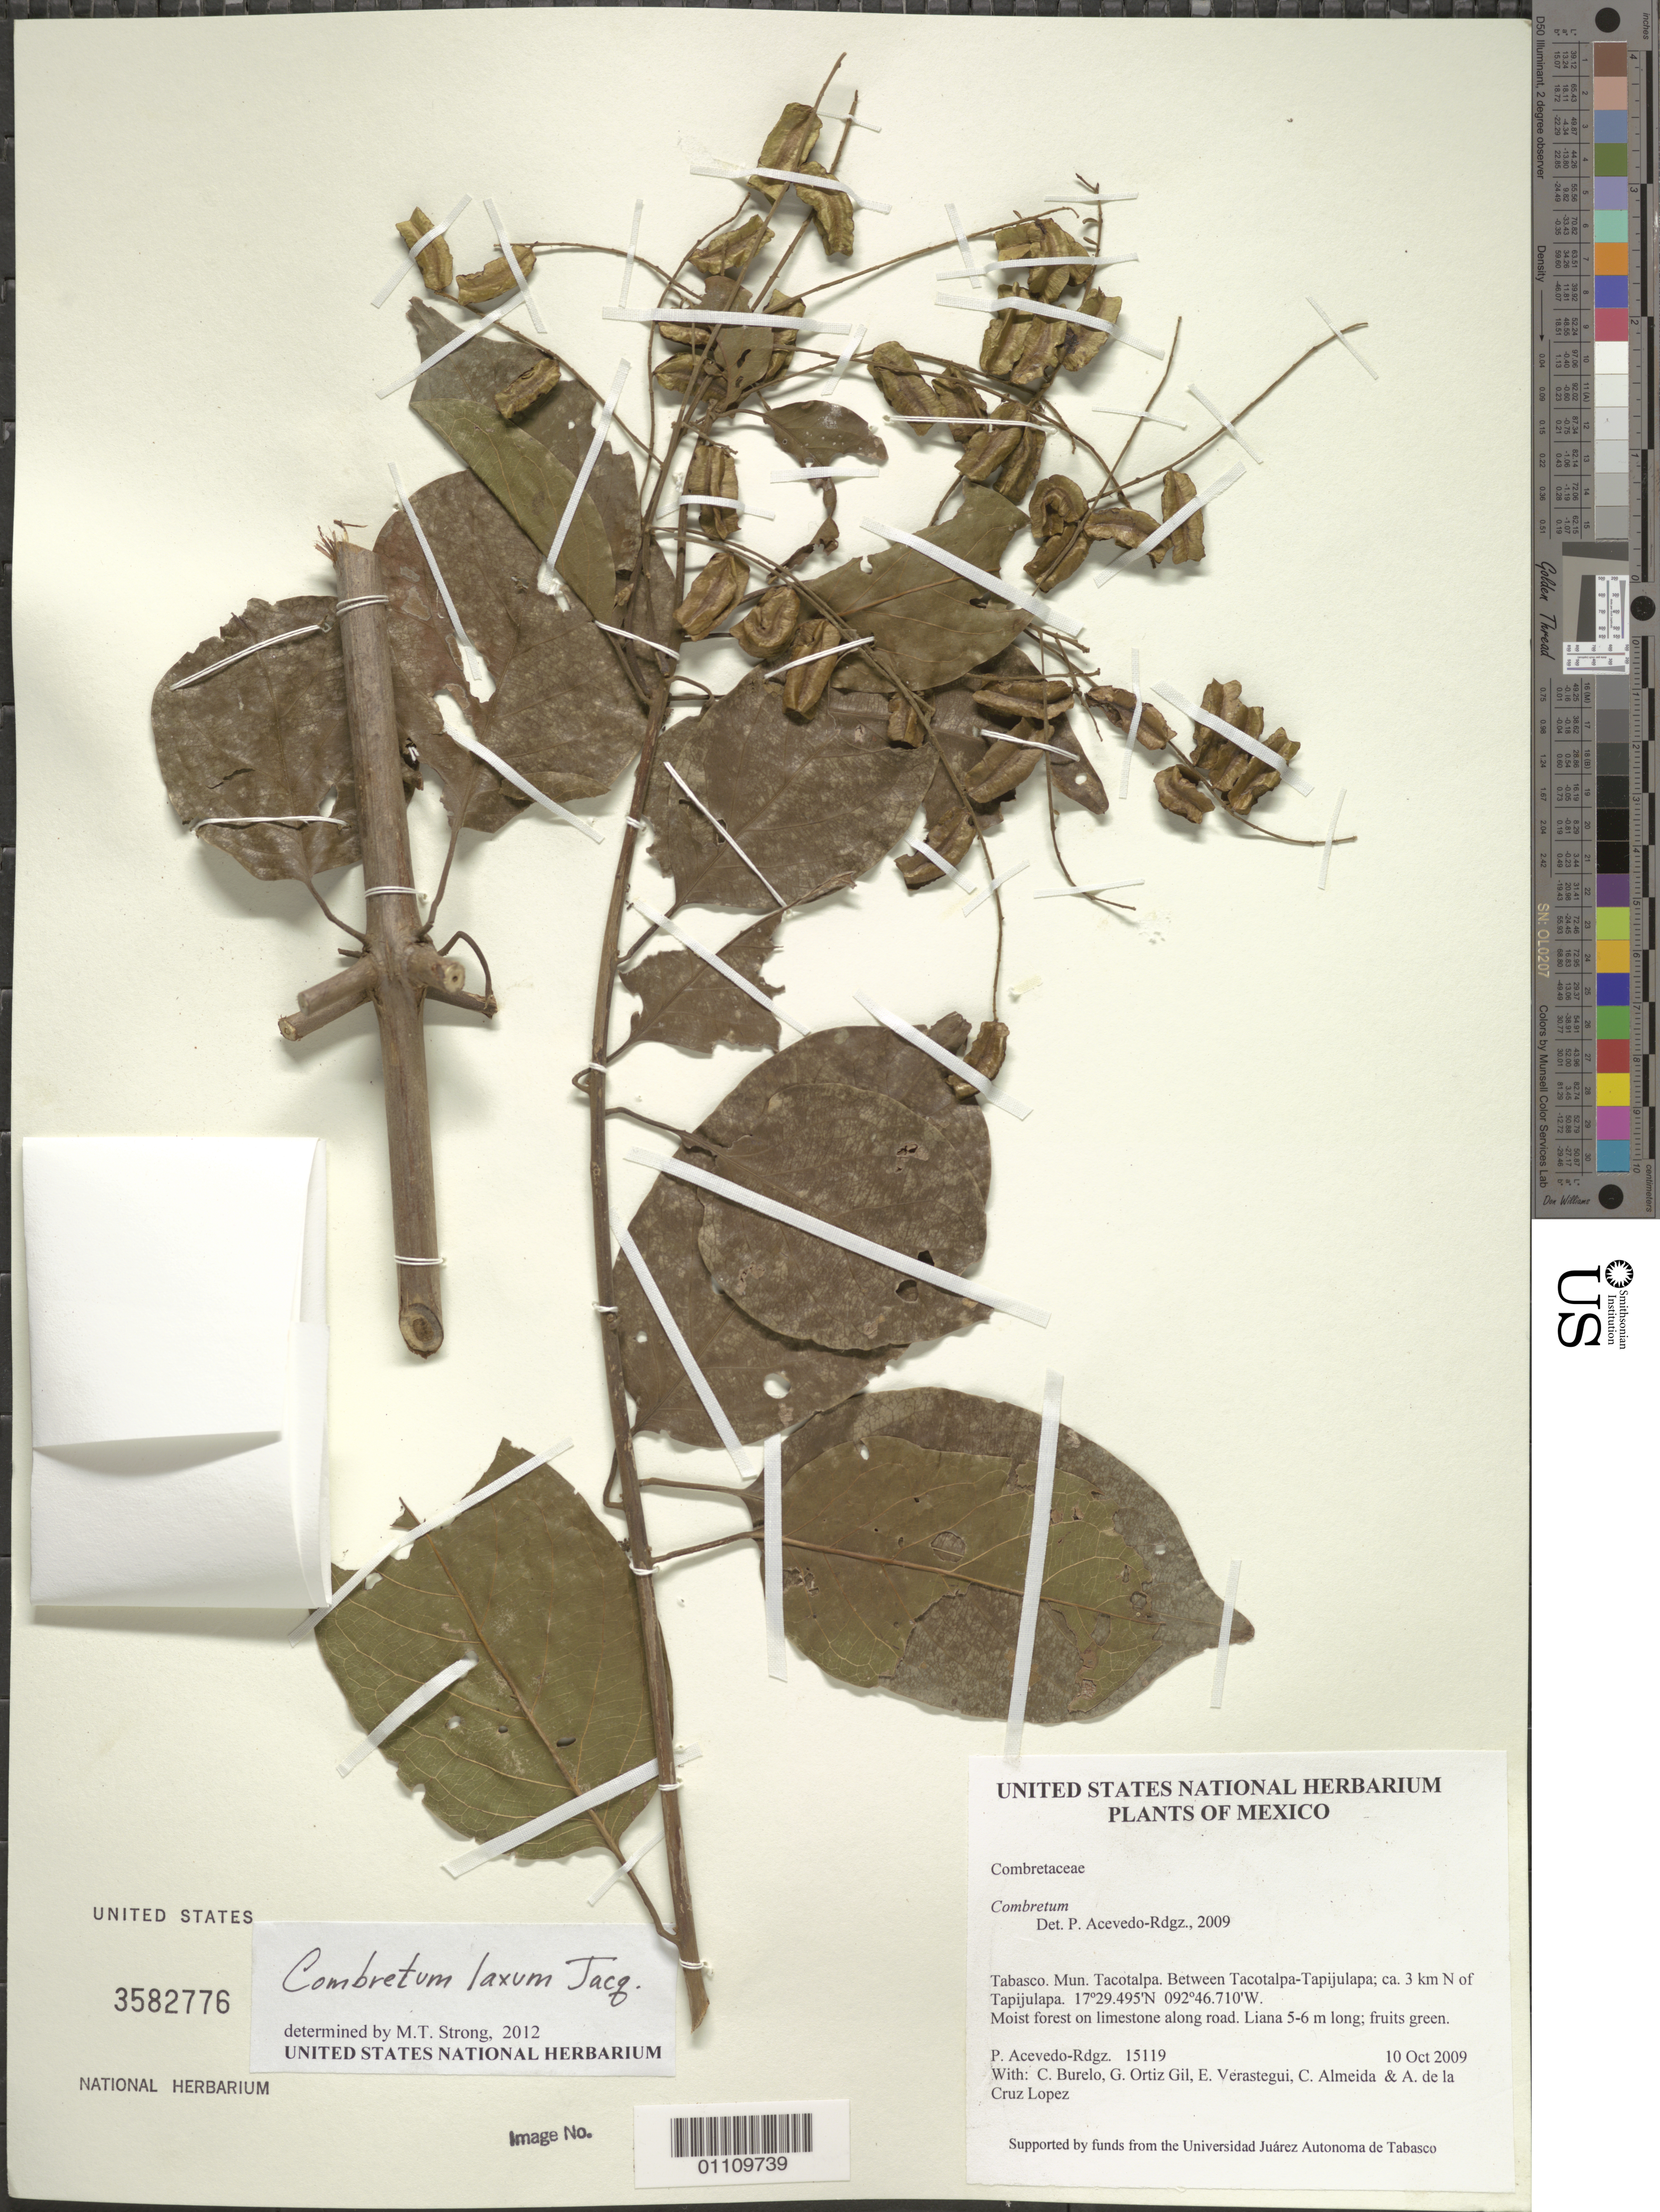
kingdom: Plantae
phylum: Tracheophyta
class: Magnoliopsida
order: Myrtales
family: Combretaceae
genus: Combretum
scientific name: Combretum laxum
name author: Jacq.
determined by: Strong, M. T., (US), Smithsonian Institution - National Museum of Natural History (UNITED STATES)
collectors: P. Acevedo-Rodr., C. Burelo, G. Ortiz, E. Verastegui, C. Almeida & A. de la Cruz Lopez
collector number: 15119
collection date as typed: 10 Oct 2009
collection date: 2009-10-10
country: Mexico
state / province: Tabasco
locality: Mun. Tacotalpa. Between Tacotalpa-Tapijulapa; ca. 3 km N of Tapijulapa.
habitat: Moist forest on limestone along road.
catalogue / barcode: US 3582776